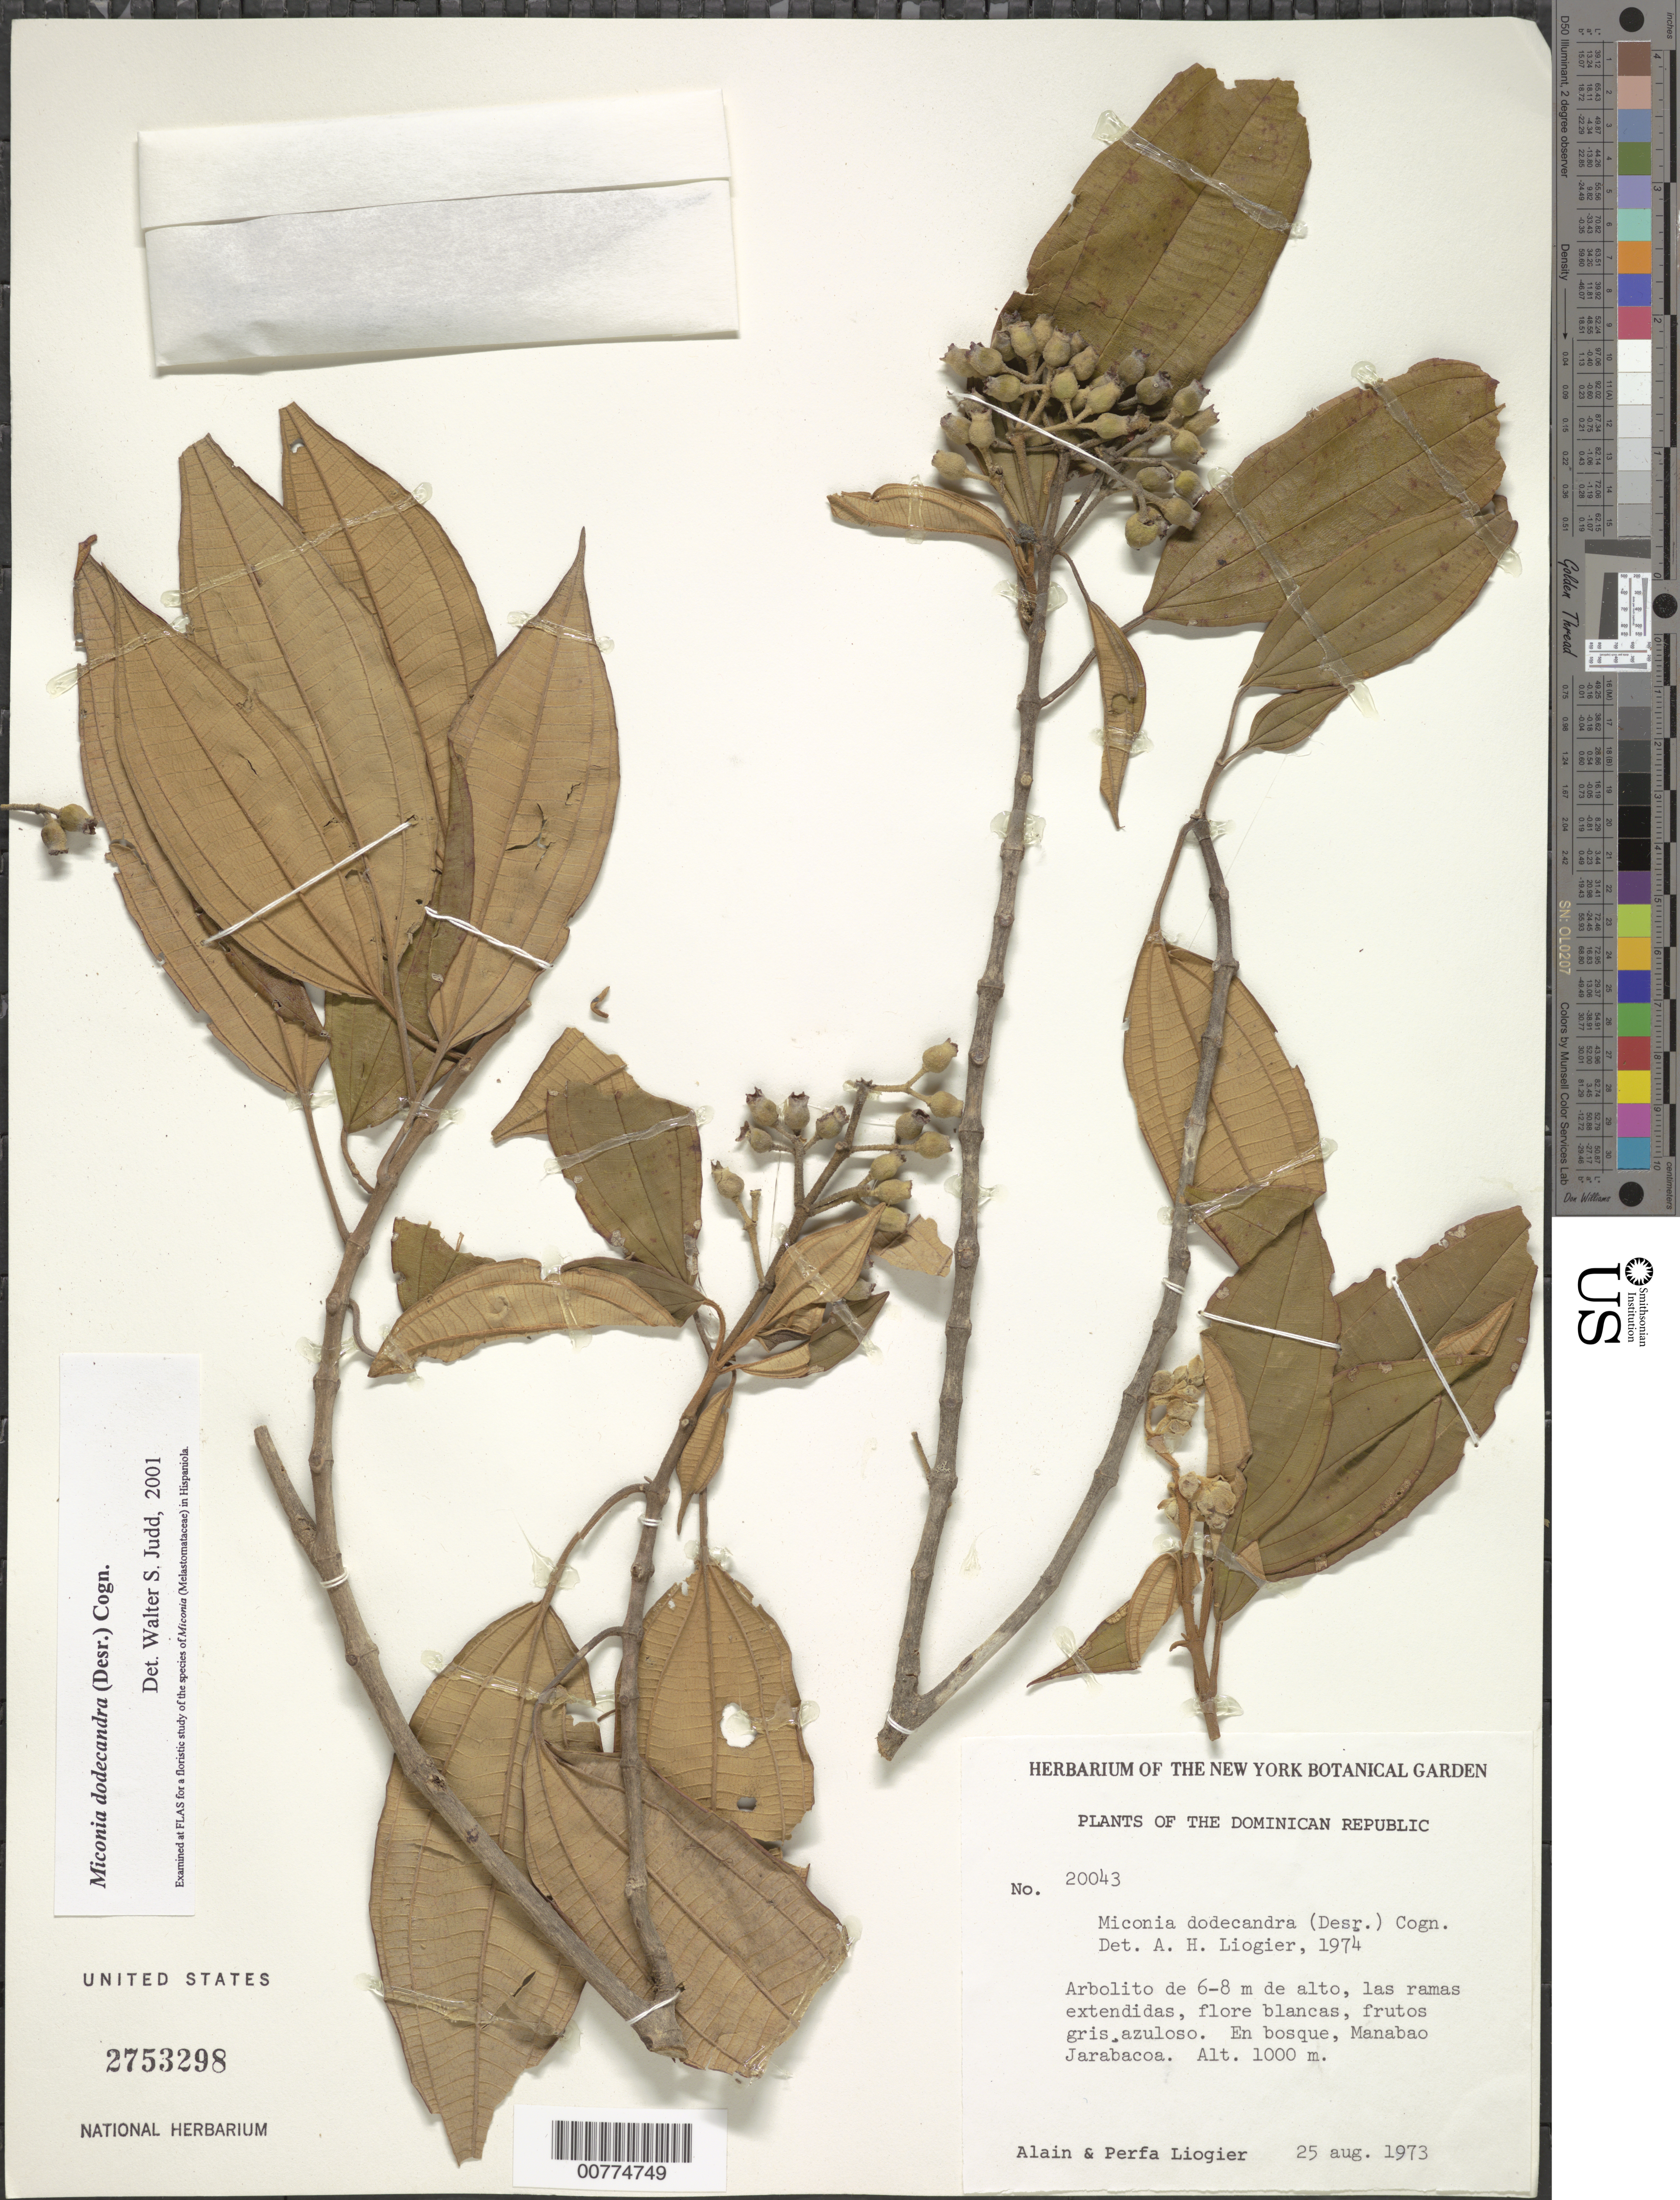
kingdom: Plantae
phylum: Tracheophyta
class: Magnoliopsida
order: Myrtales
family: Melastomataceae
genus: Miconia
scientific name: Miconia dodecandra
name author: Cogn.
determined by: Judd, Walter S.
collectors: A. H. Liogier & M. P. Liogier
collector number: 20043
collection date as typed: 25 Aug 1973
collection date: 1973-08-25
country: Dominican Republic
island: Hispaniola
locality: Jarabacoa, Manabao.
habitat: In forest.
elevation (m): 1000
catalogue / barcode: US 2753298